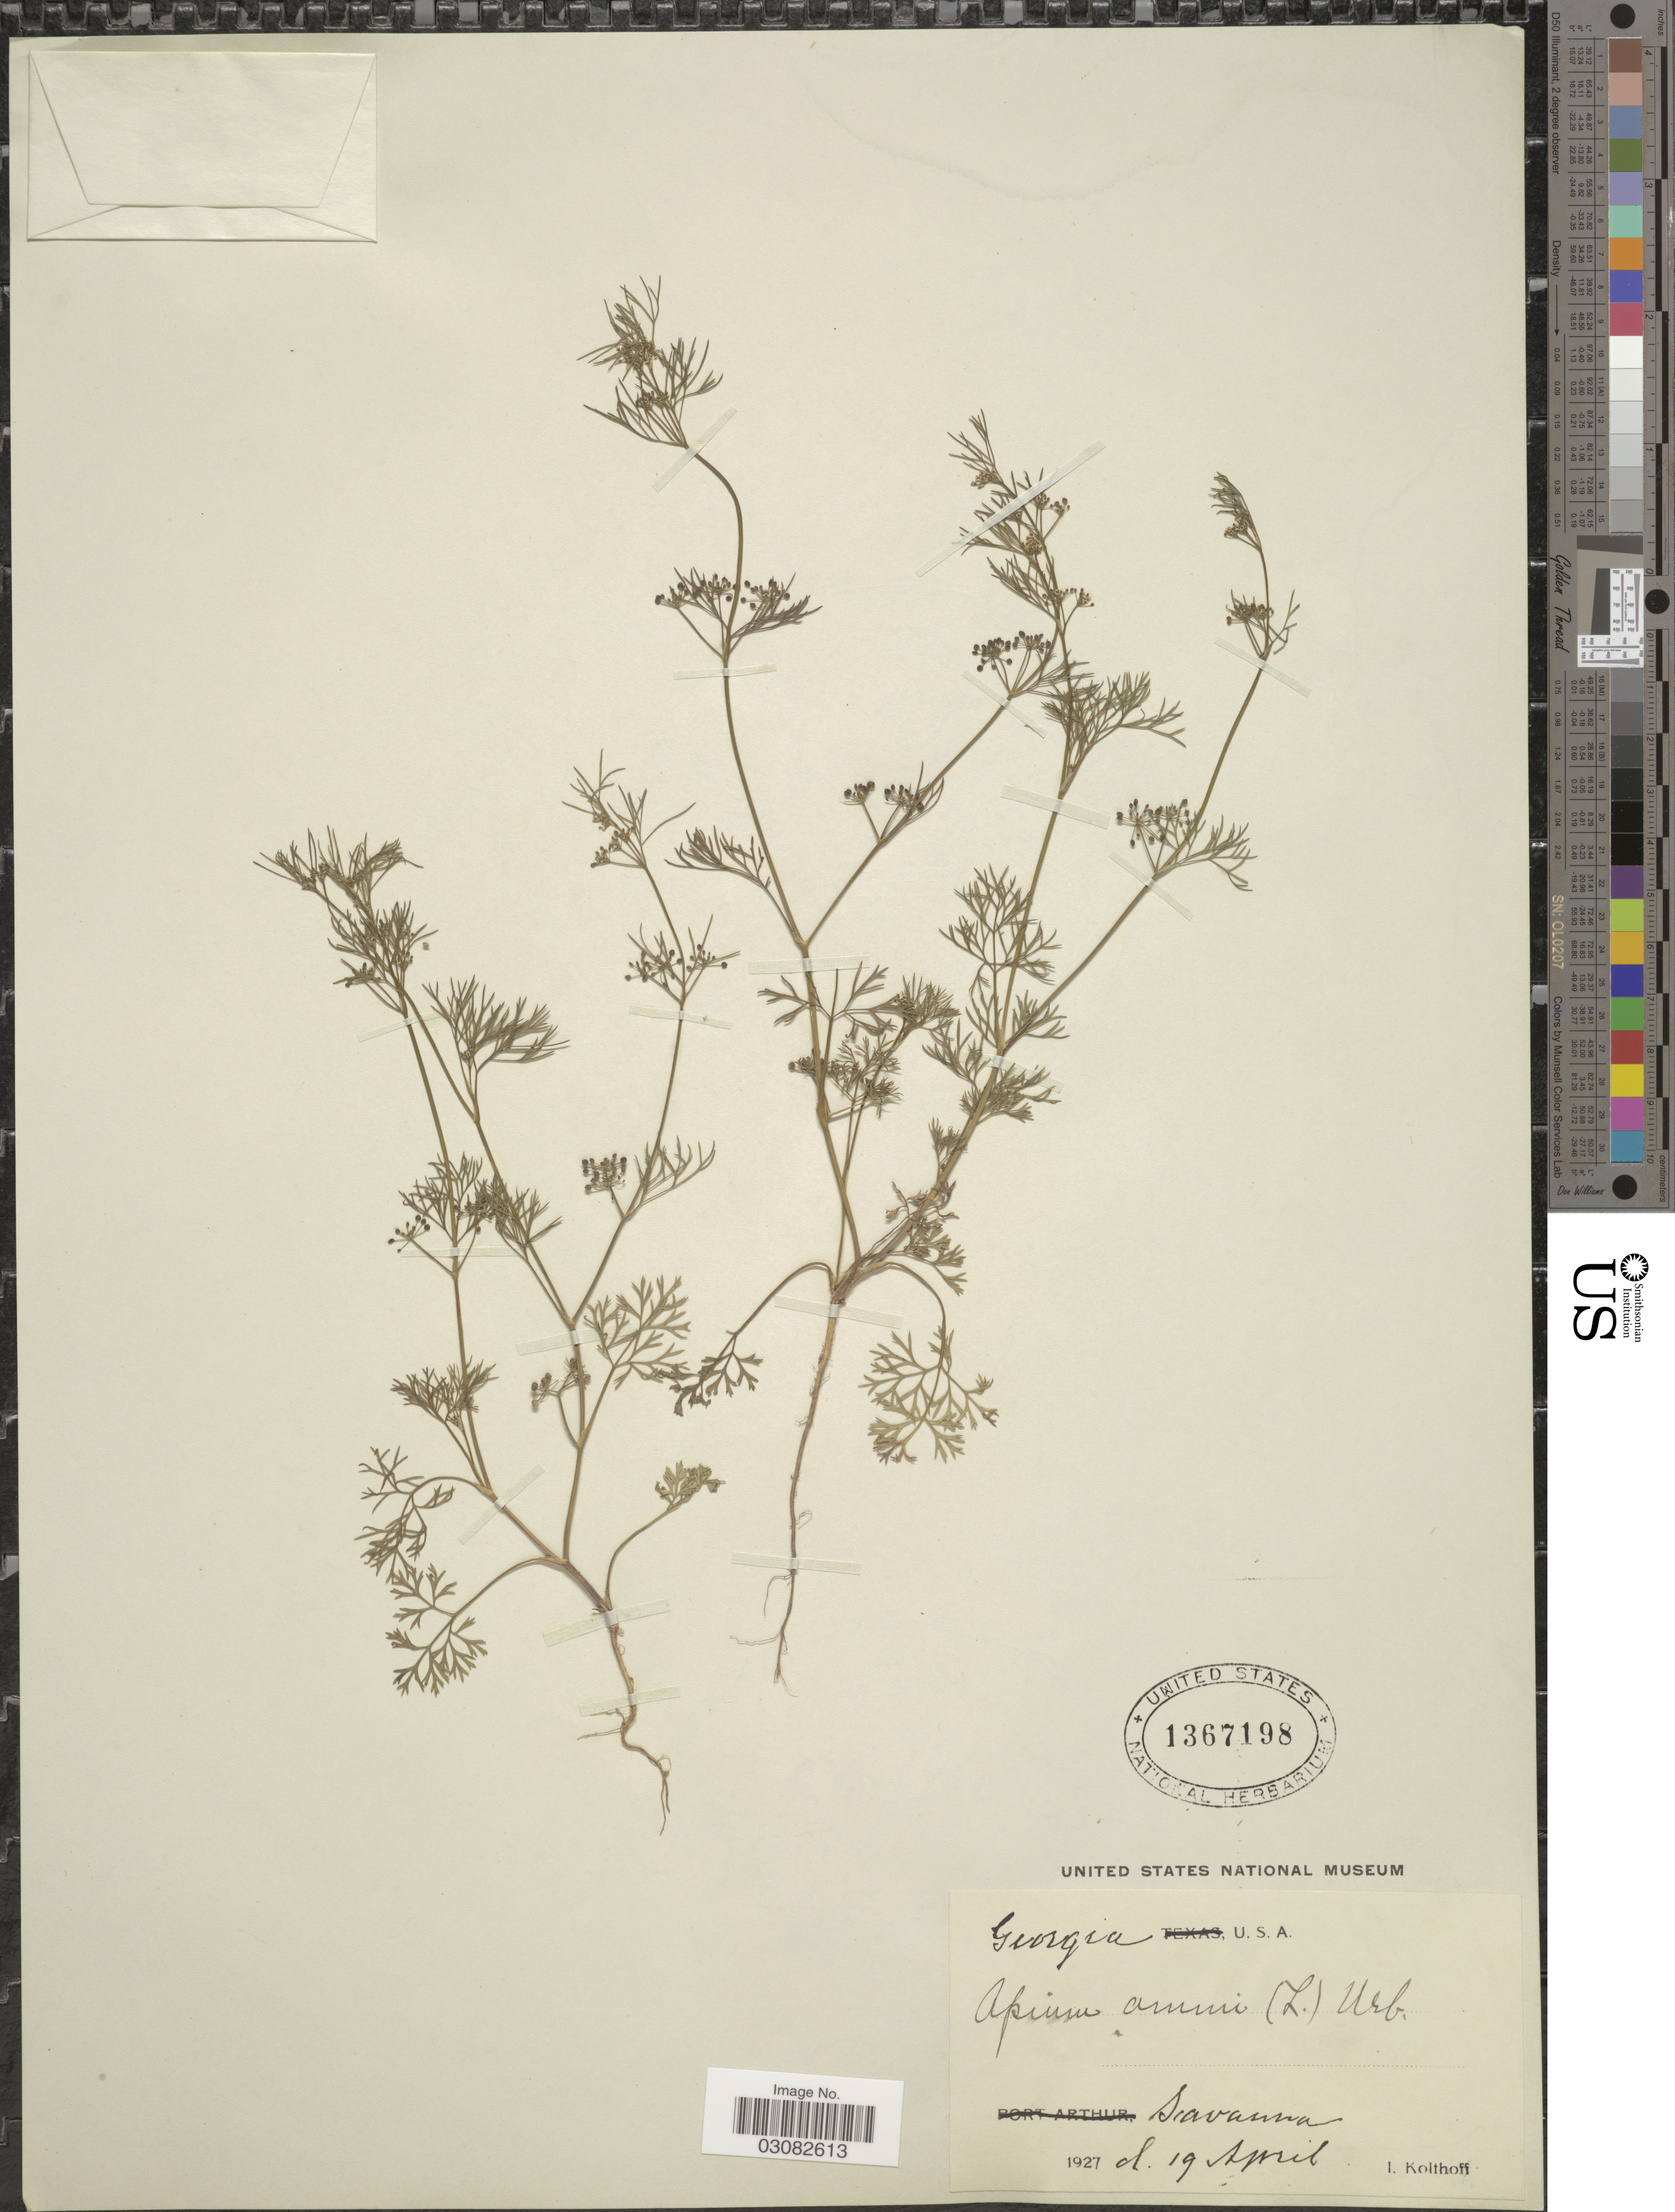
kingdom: Plantae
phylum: Tracheophyta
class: Magnoliopsida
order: Apiales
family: Apiaceae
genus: Apium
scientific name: Apium ammi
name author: (Jacq.) Urb.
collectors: I. Kolthoff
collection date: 1927-04-19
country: United States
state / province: Georgia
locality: Savanna.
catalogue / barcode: US 1367198